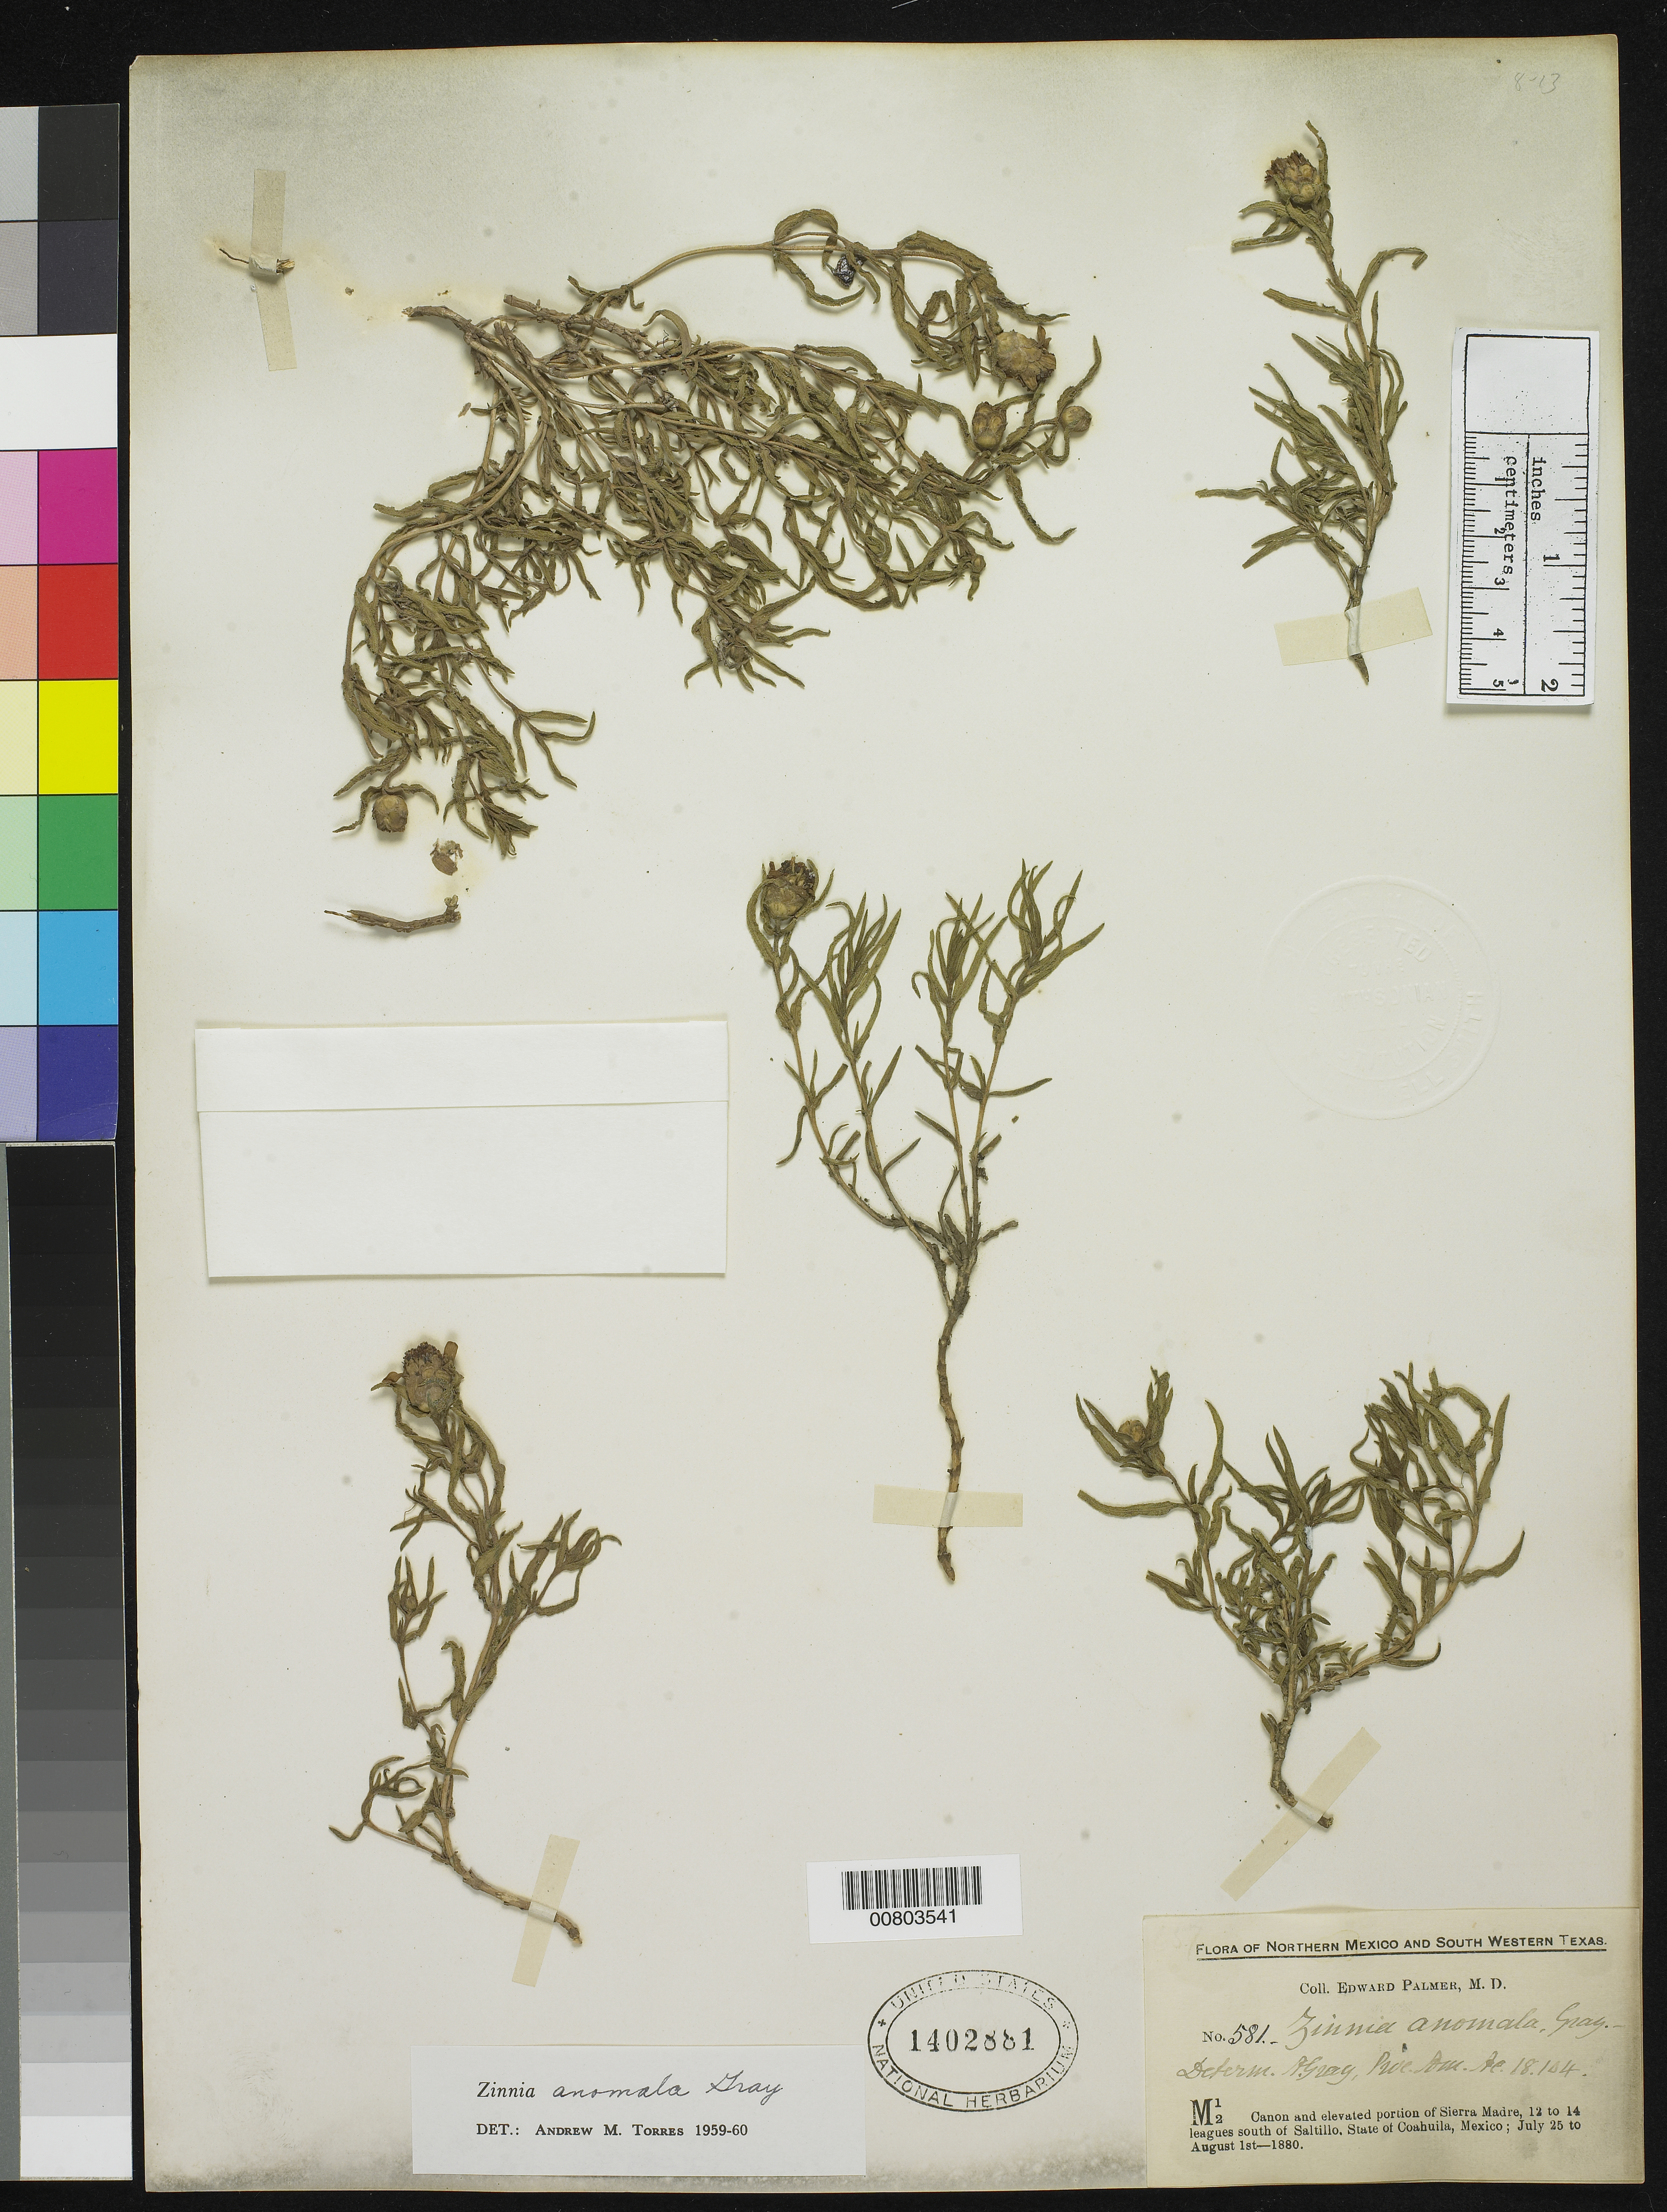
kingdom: Plantae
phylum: Tracheophyta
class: Magnoliopsida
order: Asterales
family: Asteraceae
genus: Zinnia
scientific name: Zinnia anomala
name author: A. Gray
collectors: E. Palmer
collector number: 581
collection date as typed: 25 Jul 1880 to 01 Aug 1880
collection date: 1880-07-25/1880-08-01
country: Mexico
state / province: Coahuila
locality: M12. cañon and elevated portion of Sierra Madre, 12 to 14 leagues south of Saltillo, State of Coahuila.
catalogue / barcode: US 1402881